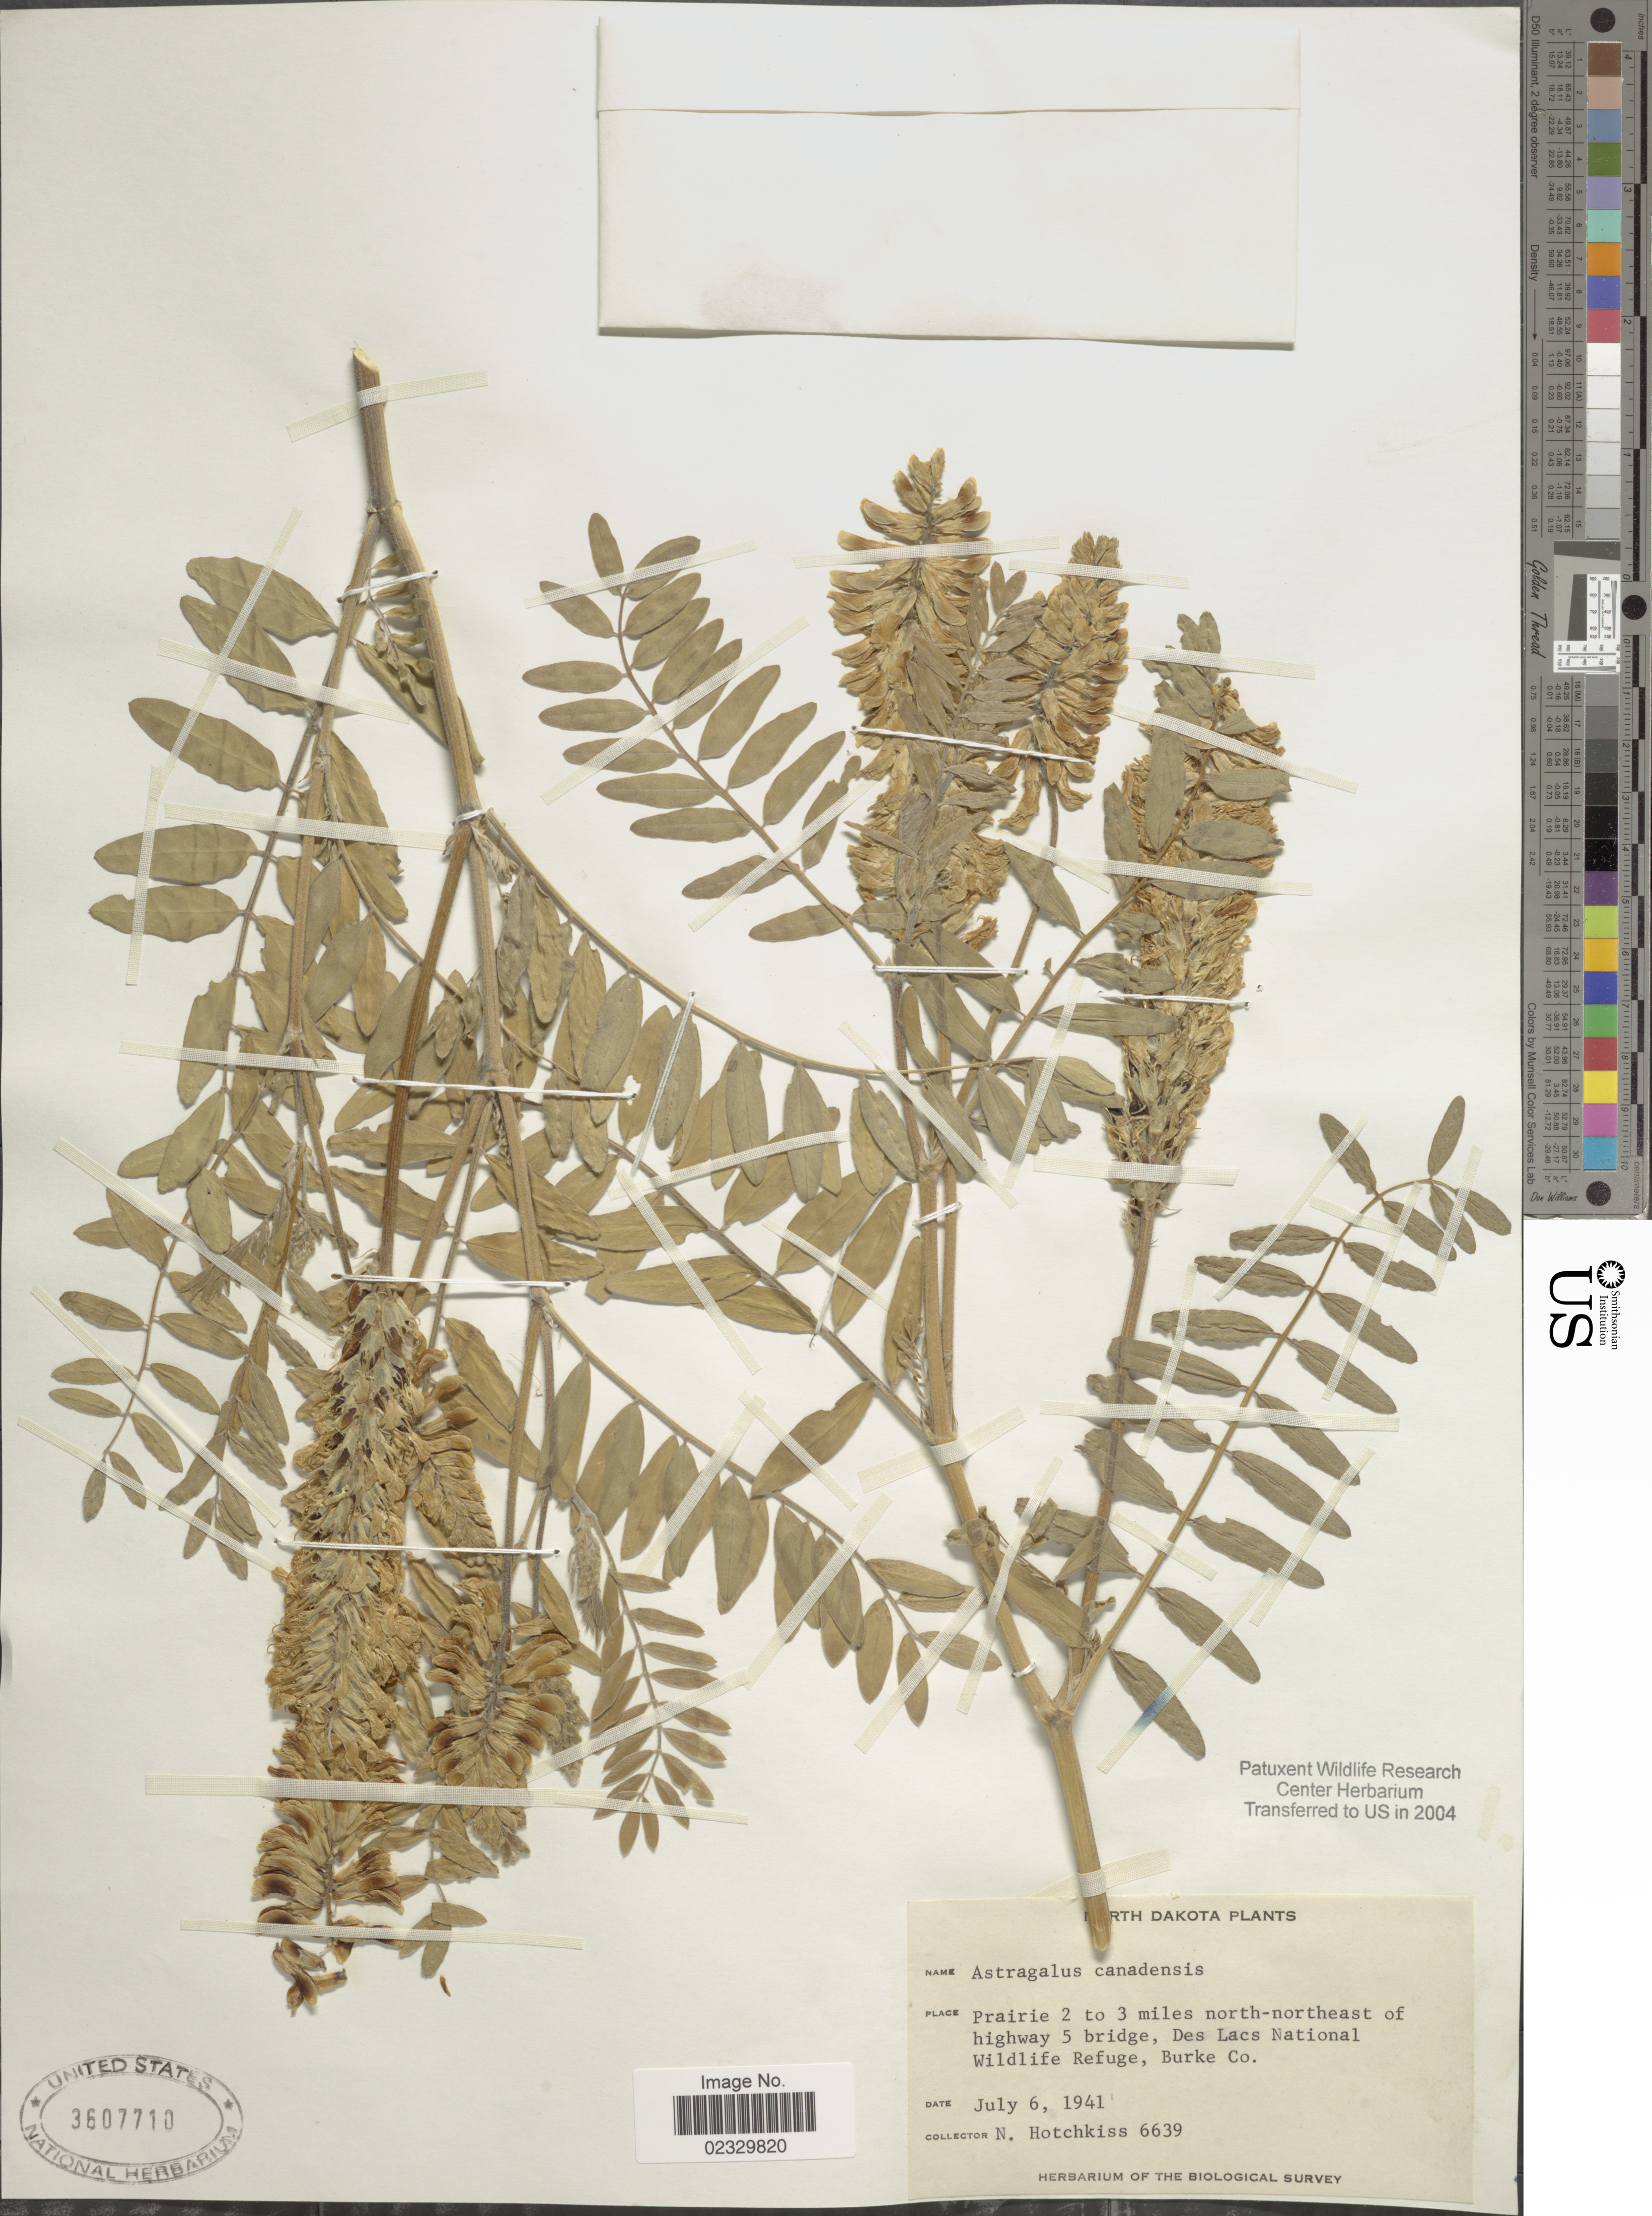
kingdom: Plantae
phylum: Tracheophyta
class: Magnoliopsida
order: Fabales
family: Fabaceae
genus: Astragalus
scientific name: Astragalus canadensis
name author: L.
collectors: N. Hotchkiss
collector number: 6639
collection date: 1941-07-06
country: United States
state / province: North Dakota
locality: Prairie 2 to 3 miles north-northeast of highway 5 bridge, Des Lacs National Wildlife Refuge, Burke Co.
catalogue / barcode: US 3607710